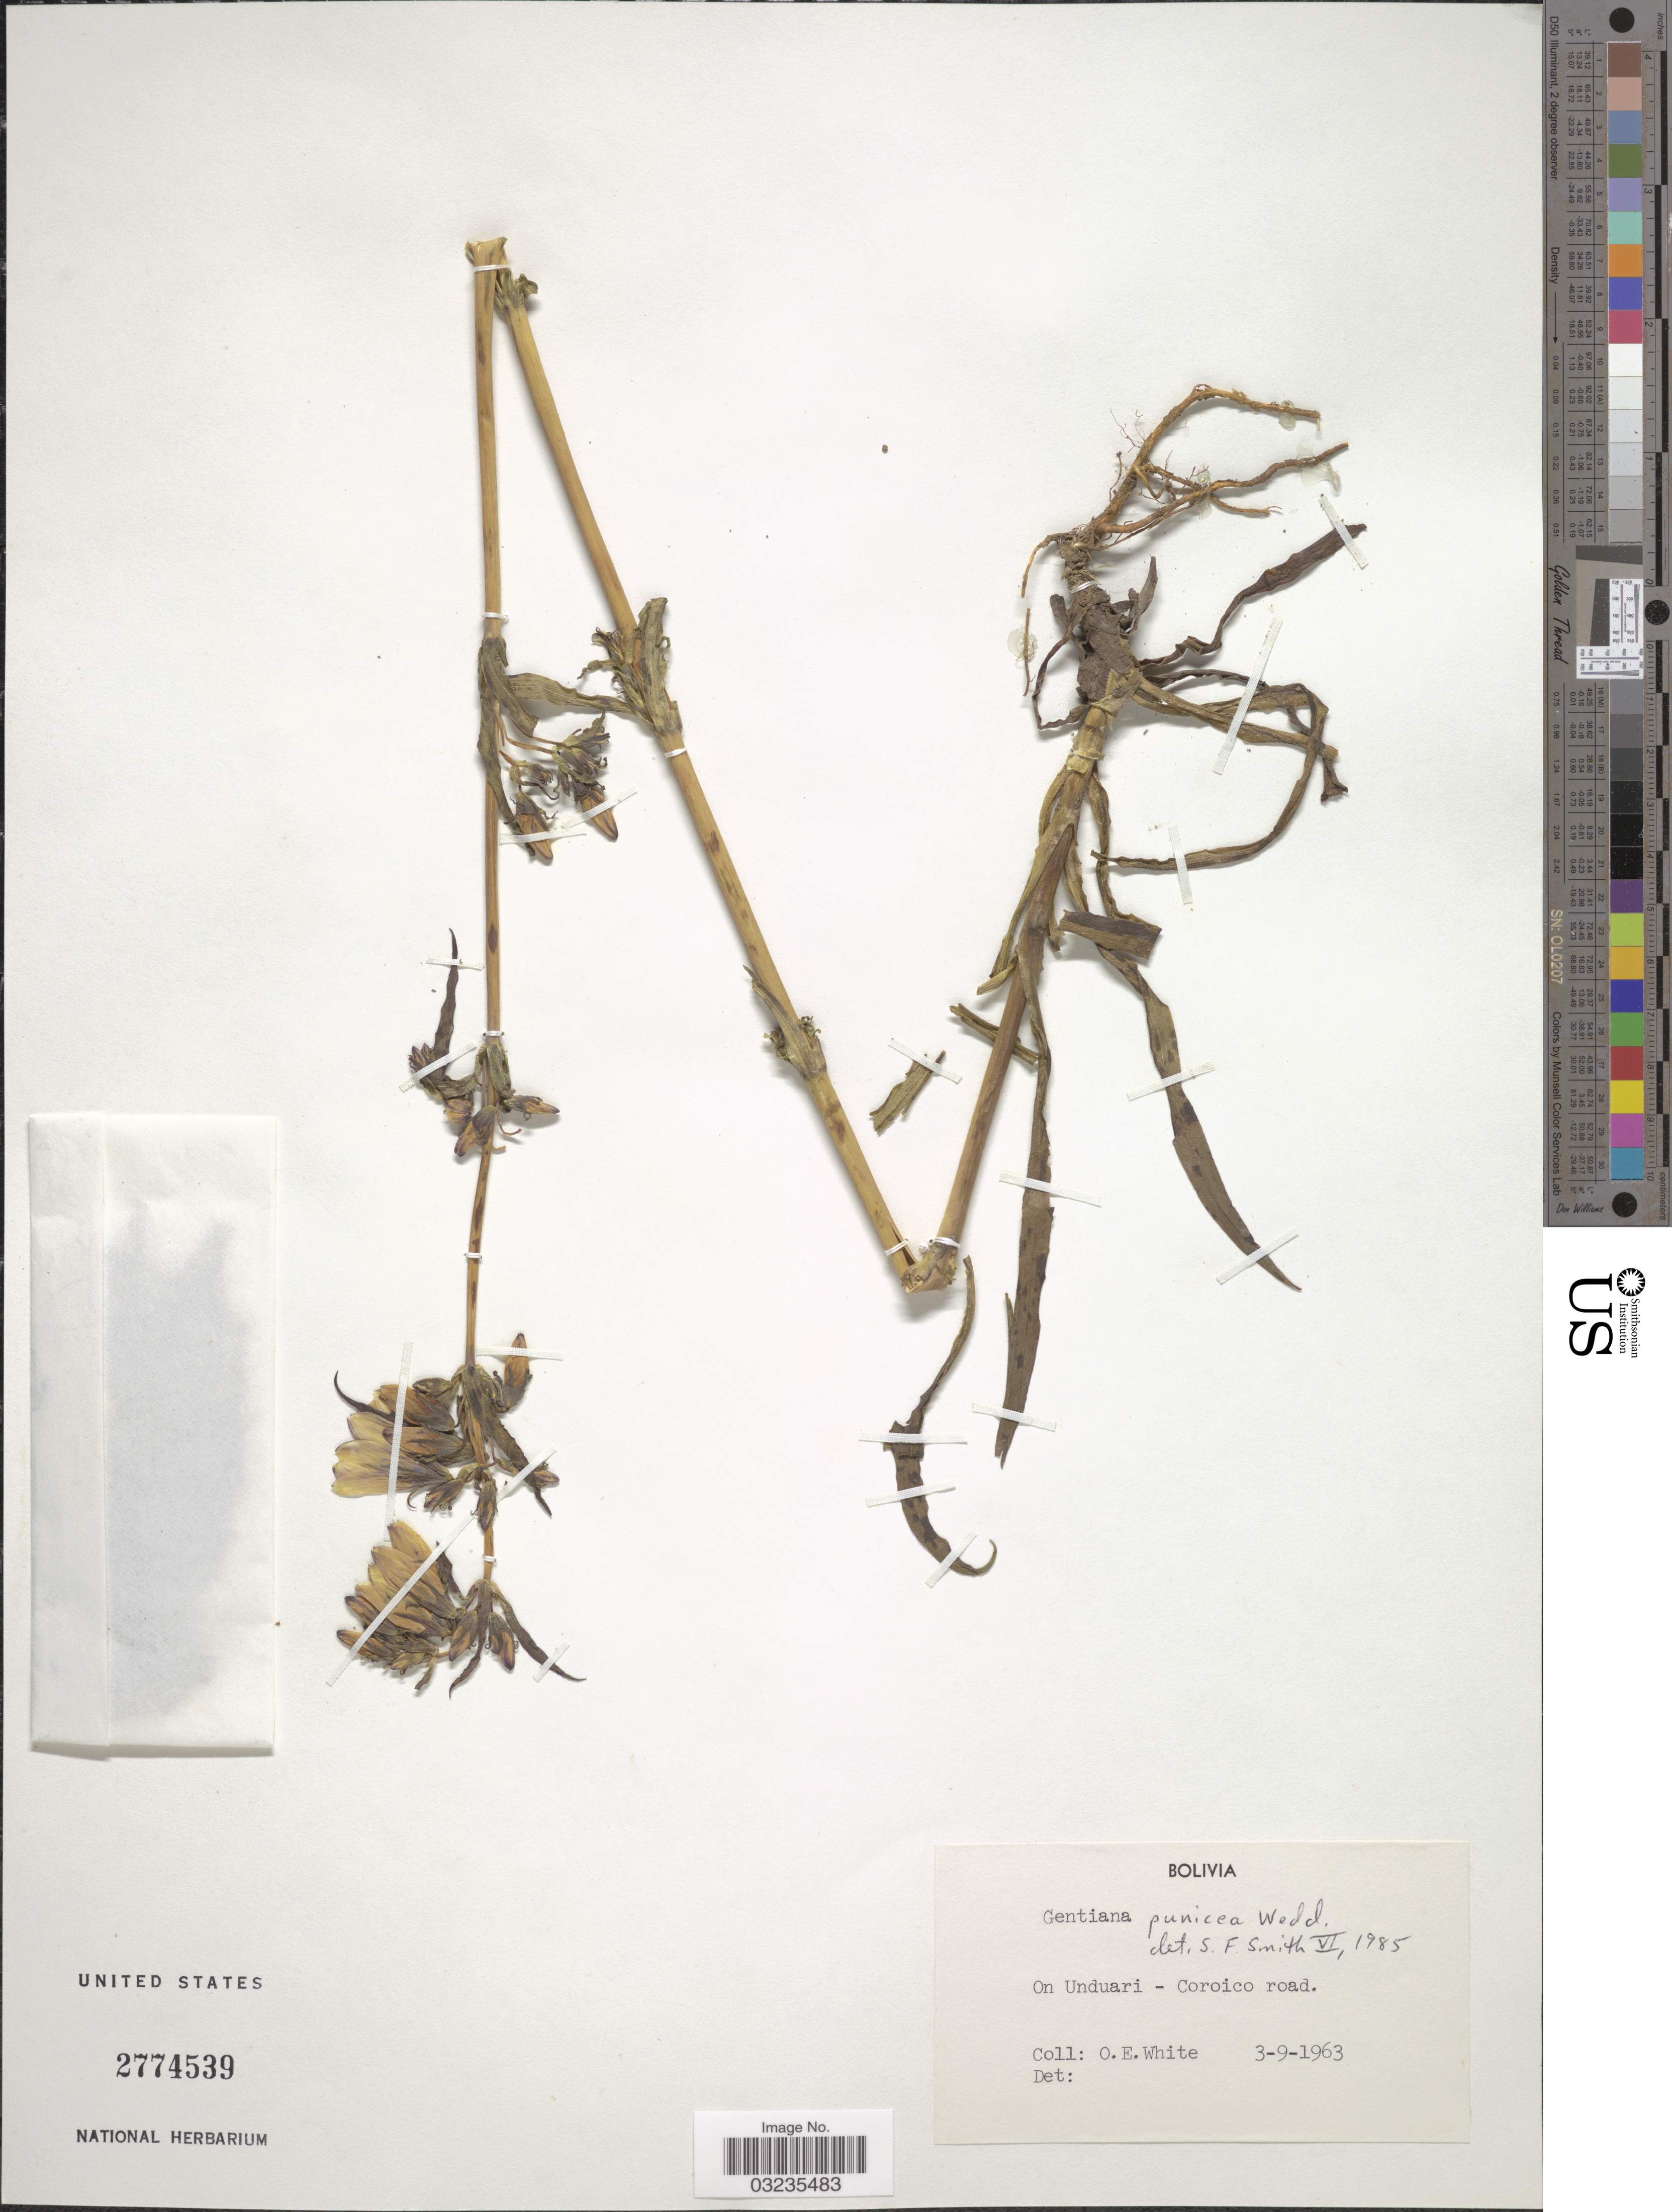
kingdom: Plantae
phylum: Tracheophyta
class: Magnoliopsida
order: Gentianales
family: Gentianaceae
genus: Gentiana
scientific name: Gentiana punicea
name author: Wedd.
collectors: O. E. White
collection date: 1963-09-03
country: Bolivia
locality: On Unduari - Coroico road.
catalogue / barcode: US 2774539